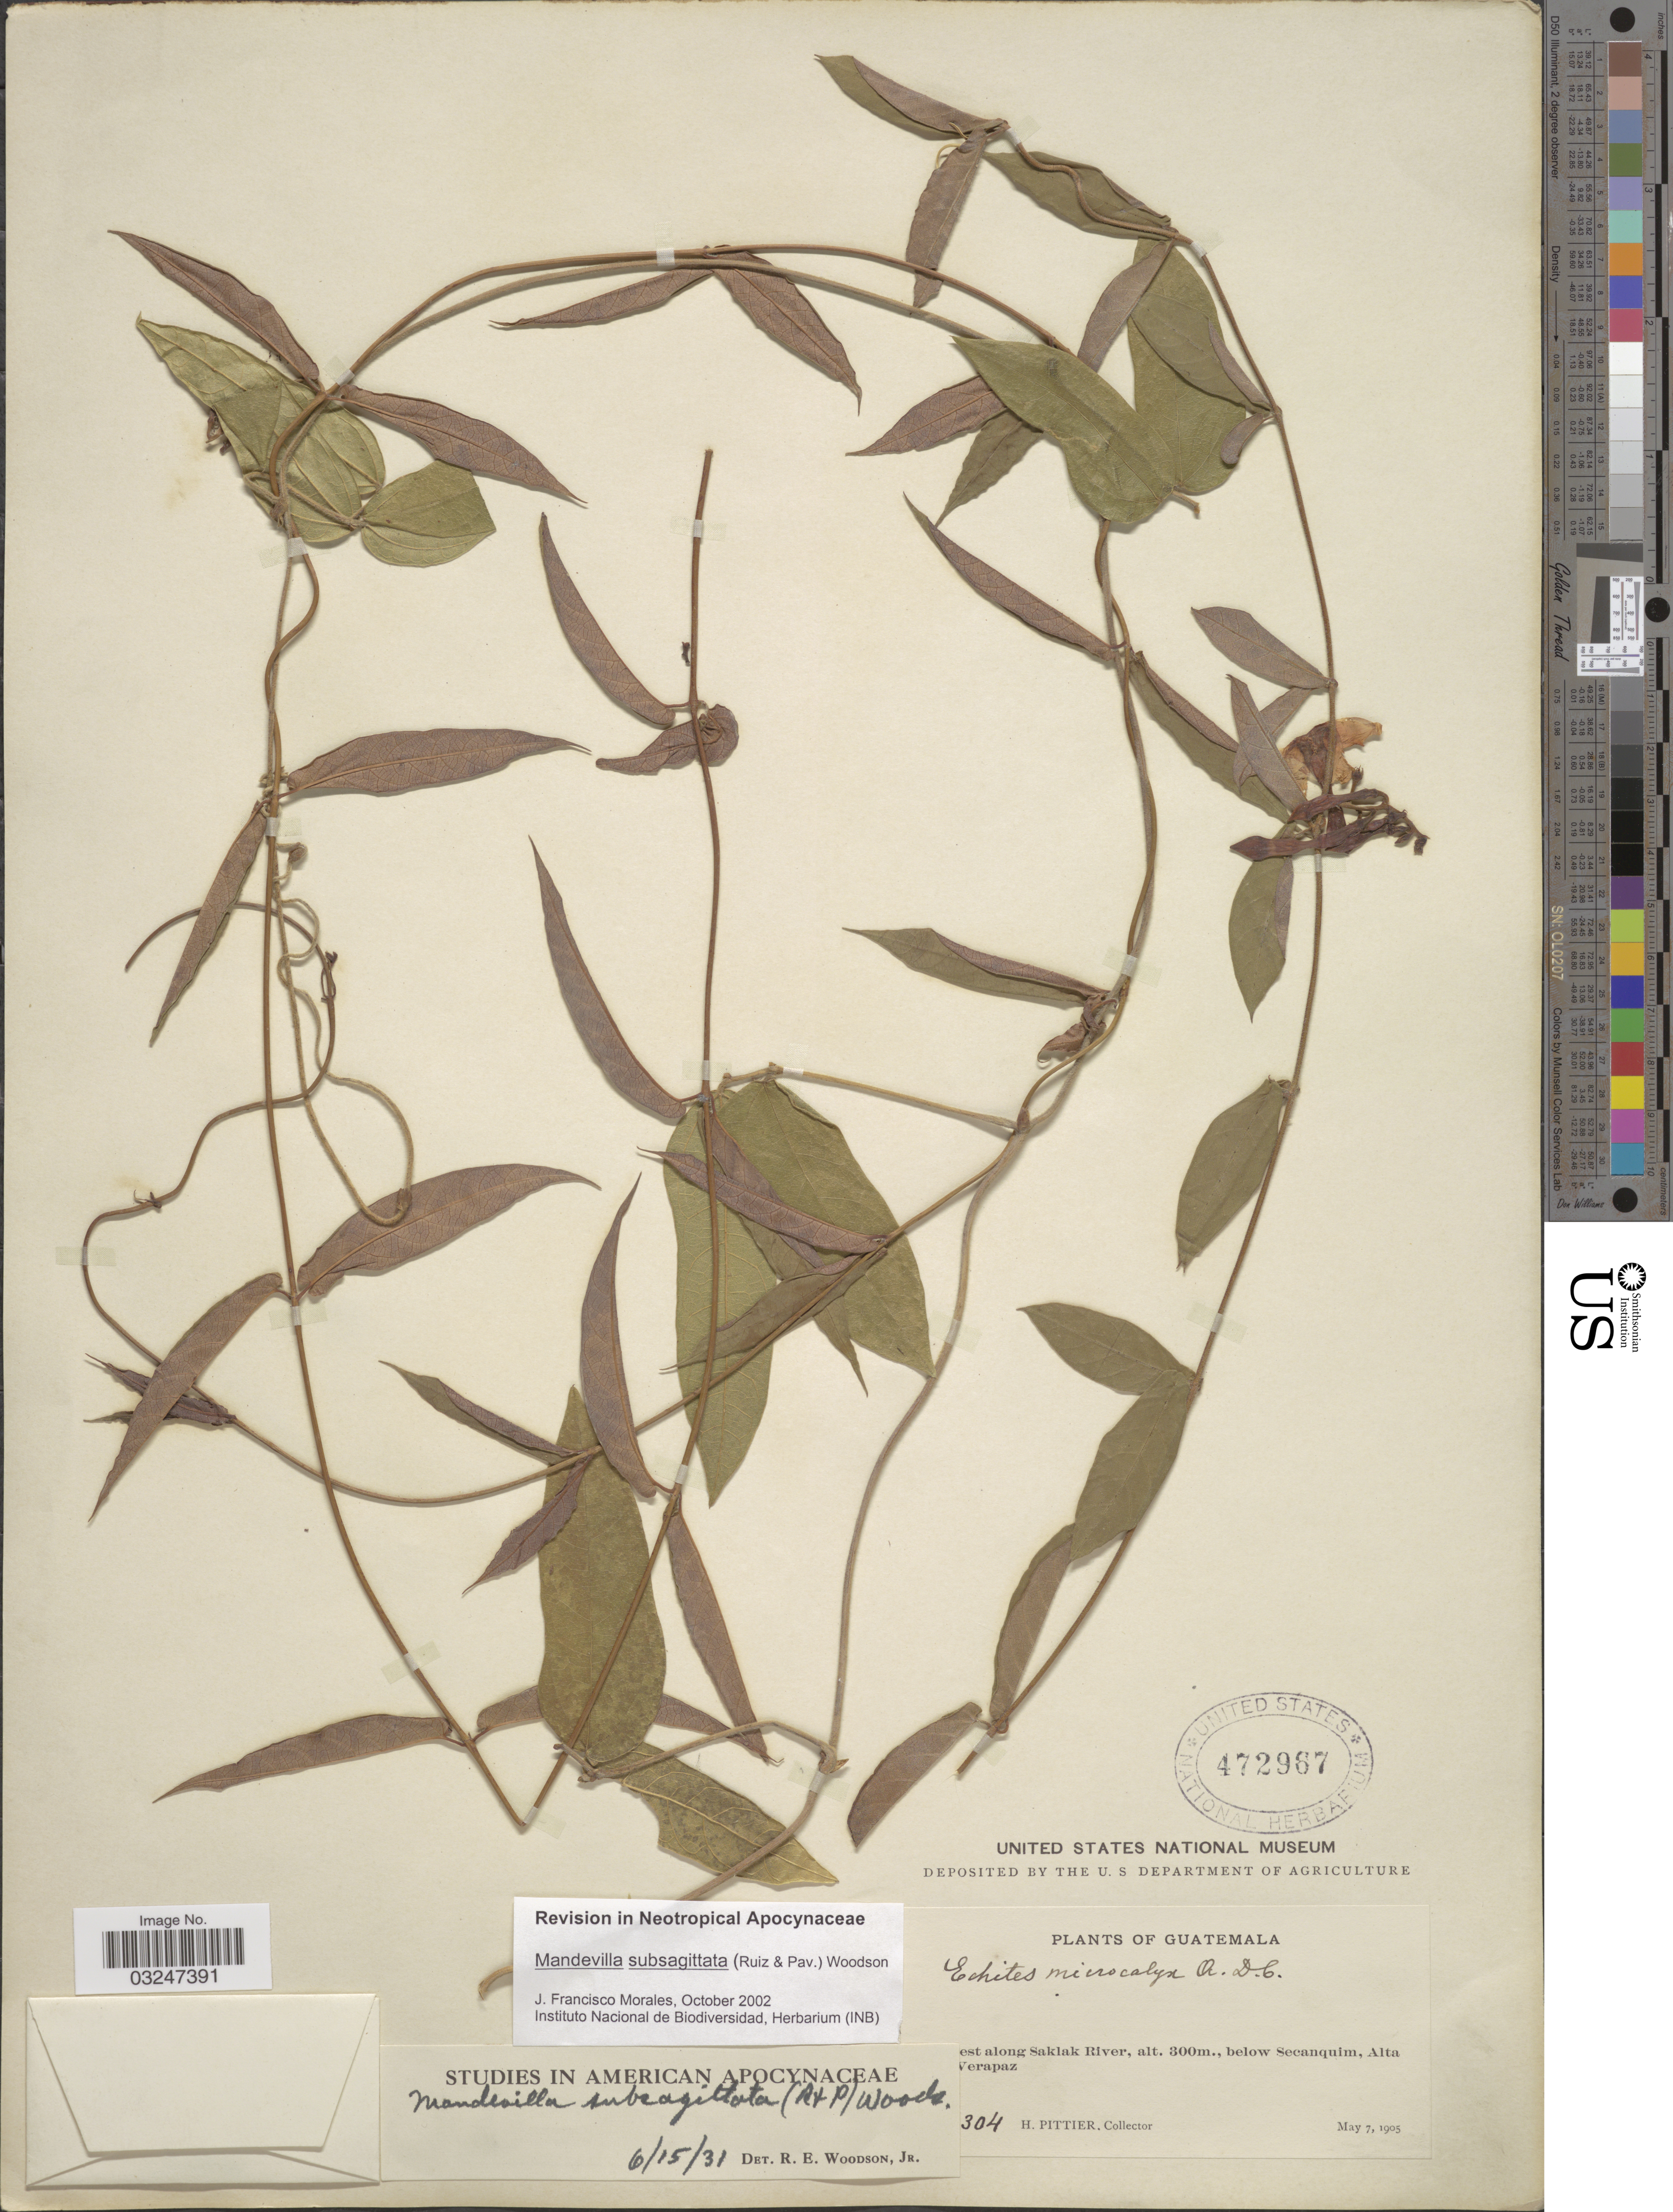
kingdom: Plantae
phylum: Tracheophyta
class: Magnoliopsida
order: Gentianales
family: Apocynaceae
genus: Mandevilla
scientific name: Mandevilla subsagittata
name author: (Ruiz & Pav.) Woodson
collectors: H. F. Pittier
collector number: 304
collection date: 1905-05-07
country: Guatemala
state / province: Alta Verapaz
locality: [illegible text]est along Saklak River, below Secanquim.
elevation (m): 300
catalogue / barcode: US 472967